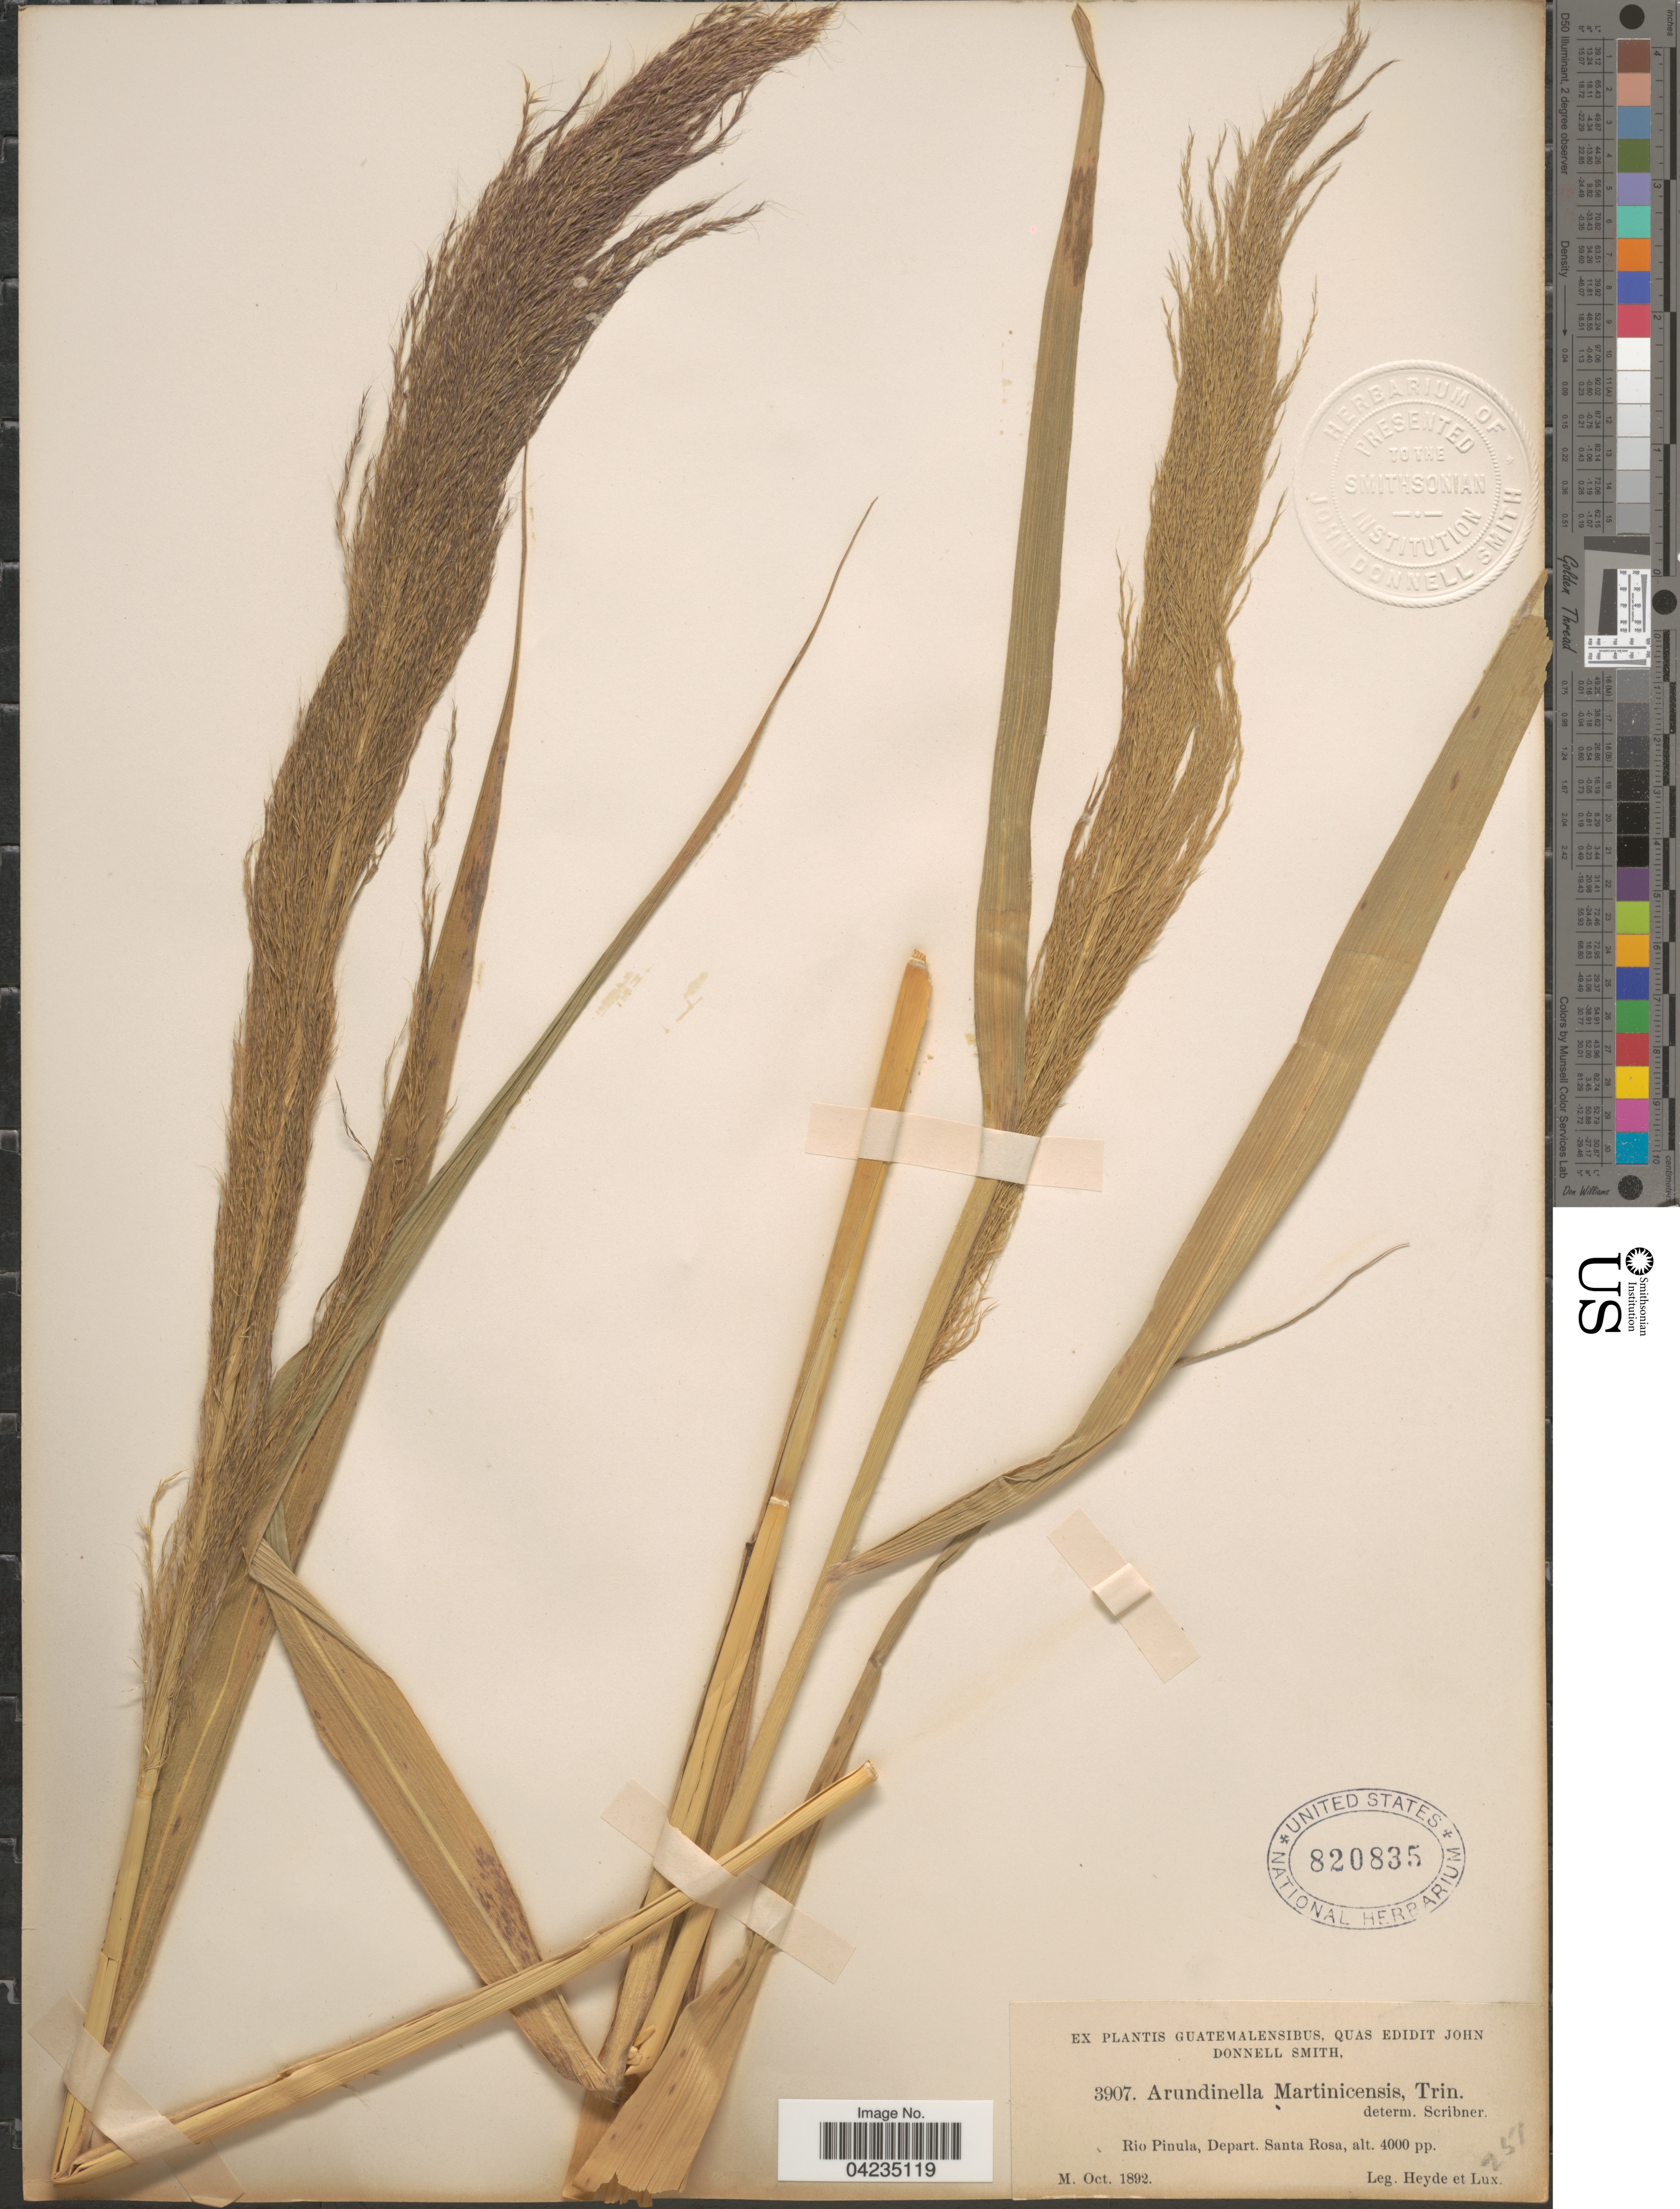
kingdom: Plantae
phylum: Tracheophyta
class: Liliopsida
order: Poales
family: Poaceae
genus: Arundinella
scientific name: Arundinella deppeana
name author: Nees ex Steud.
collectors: Heyde & Lux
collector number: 3907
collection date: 1892-10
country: Guatemala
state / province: Santa Rosa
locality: Rio Pinula, Depart. Santa Rosa.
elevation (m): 1219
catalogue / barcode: US 820835